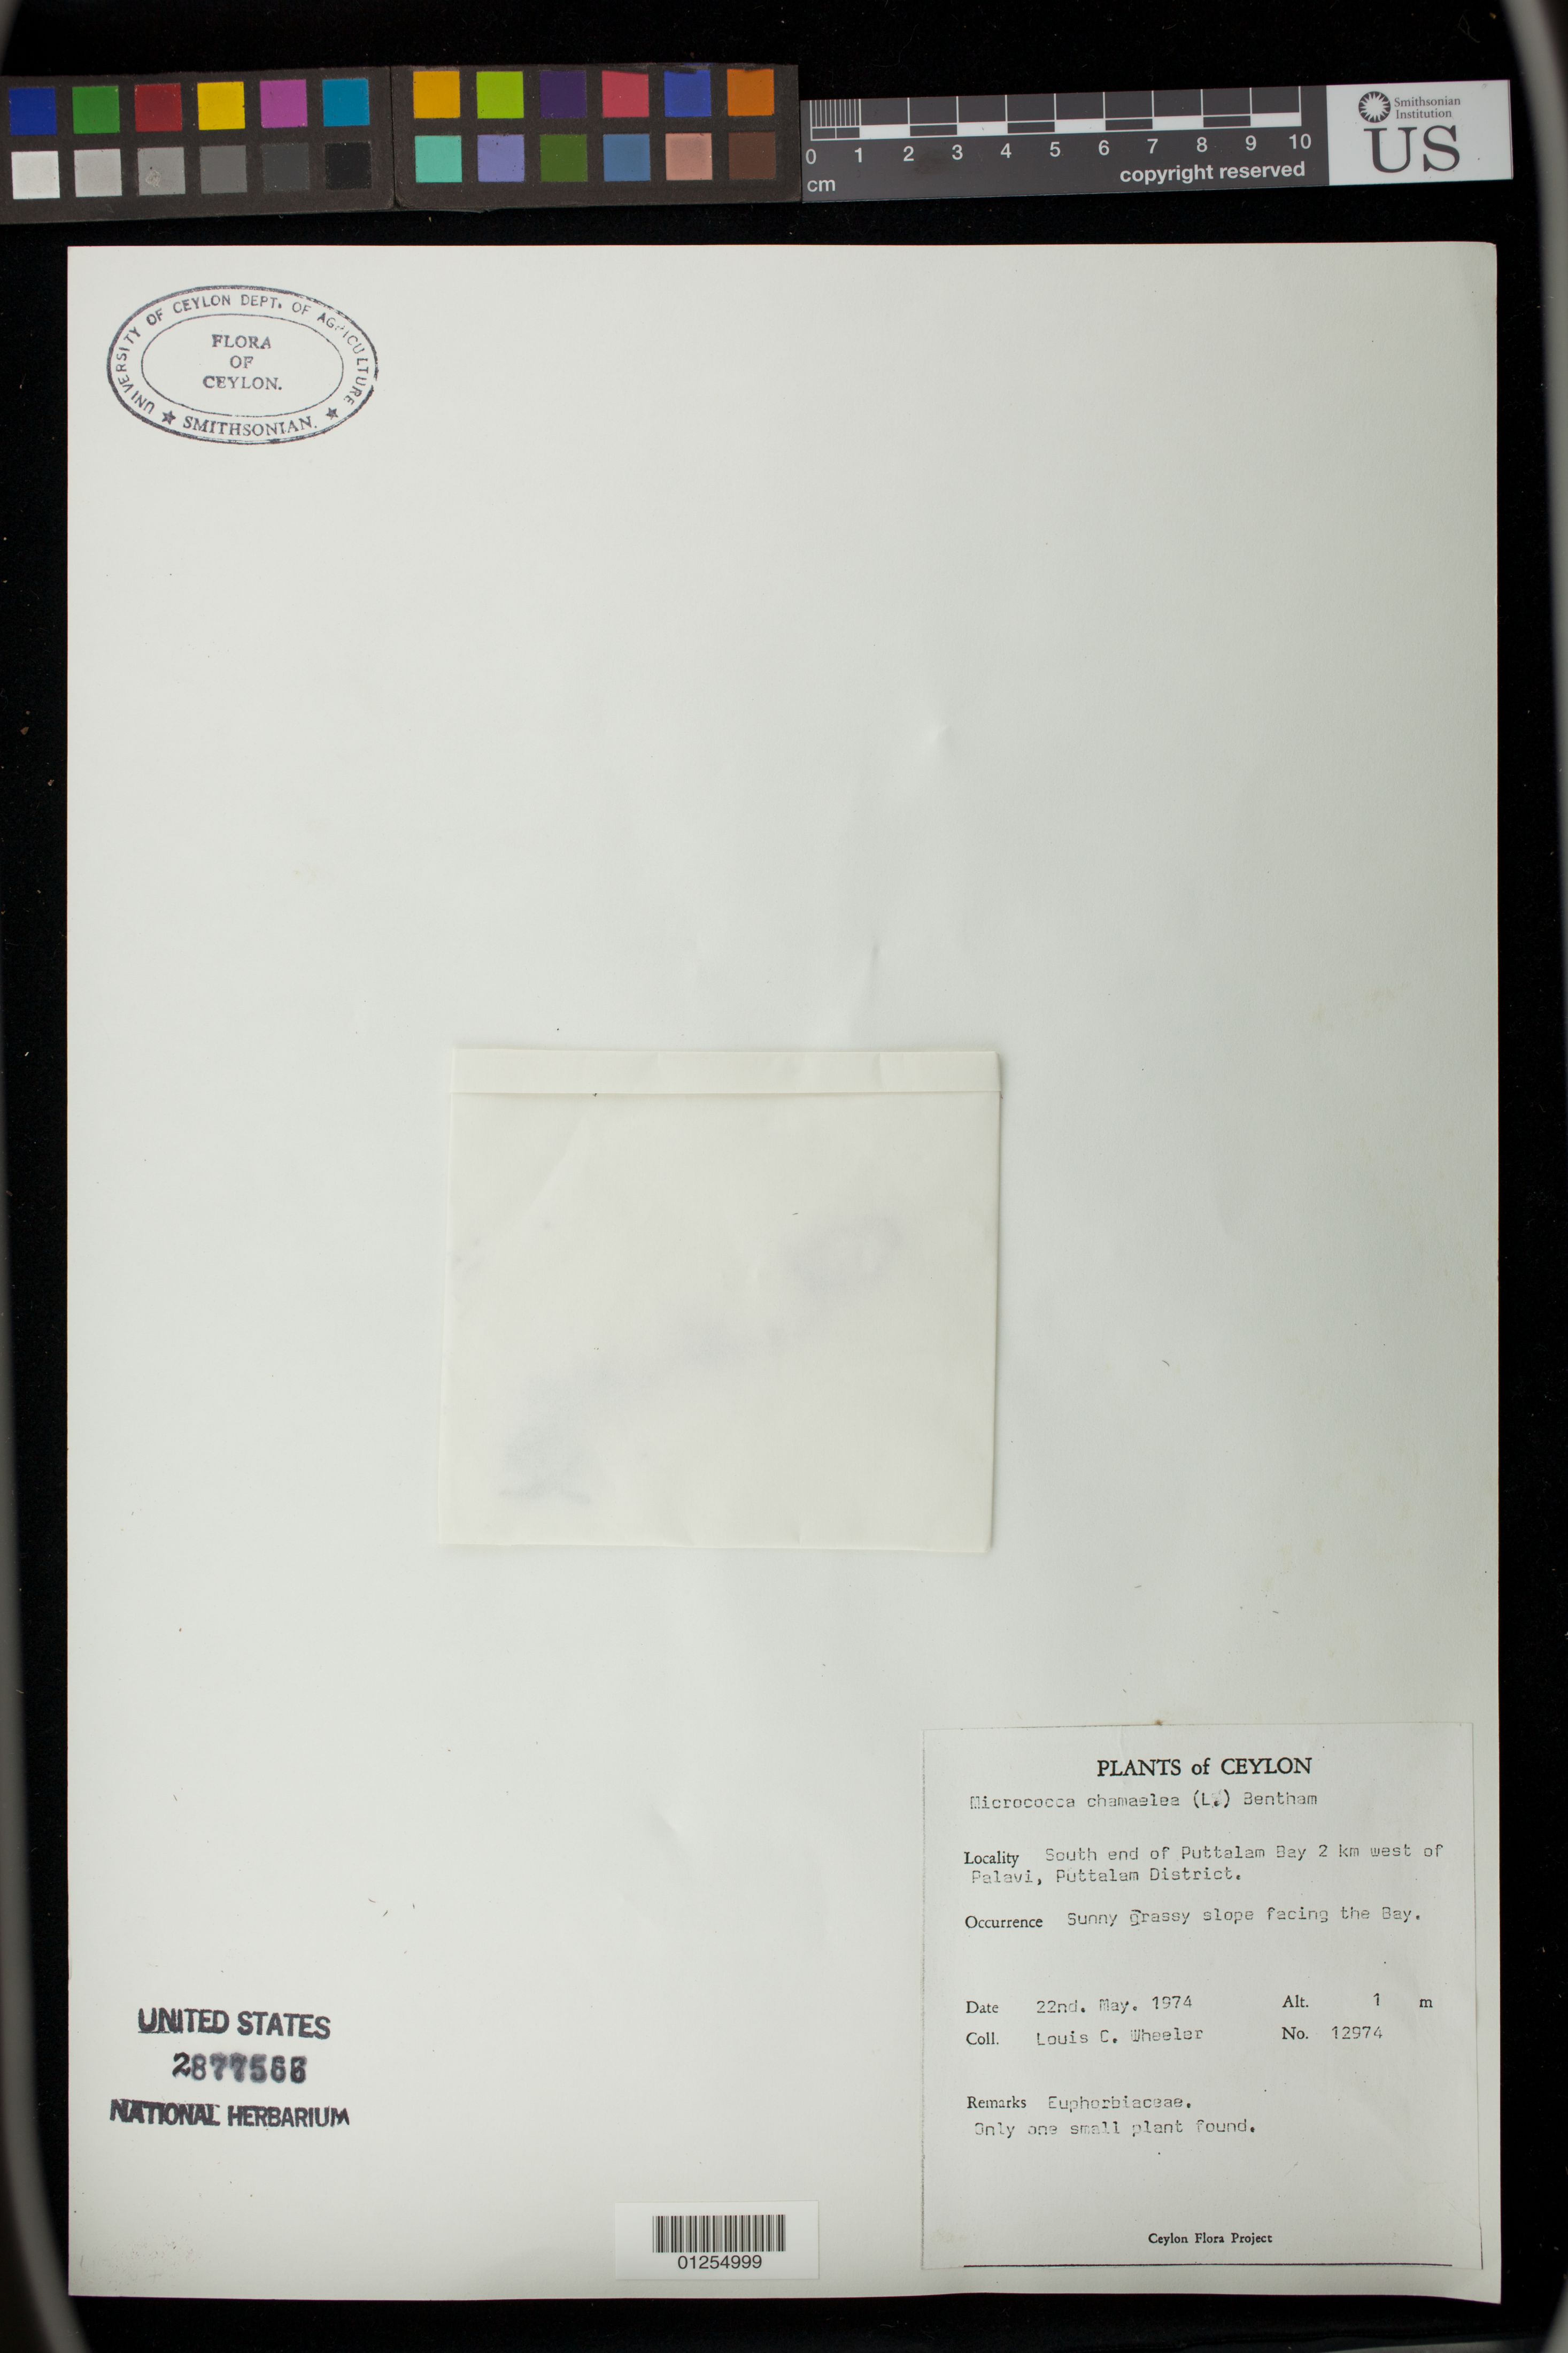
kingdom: Plantae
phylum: Tracheophyta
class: Magnoliopsida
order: Malpighiales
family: Euphorbiaceae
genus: Micrococca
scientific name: Micrococca mercurialis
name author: (Linn) Benth.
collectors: L. C. Wheeler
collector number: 12974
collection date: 1974-05-22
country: Sri Lanka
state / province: North Western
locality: South end of Puttalam Bay 2 km west of Palavi,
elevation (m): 1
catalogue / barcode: US 2877568